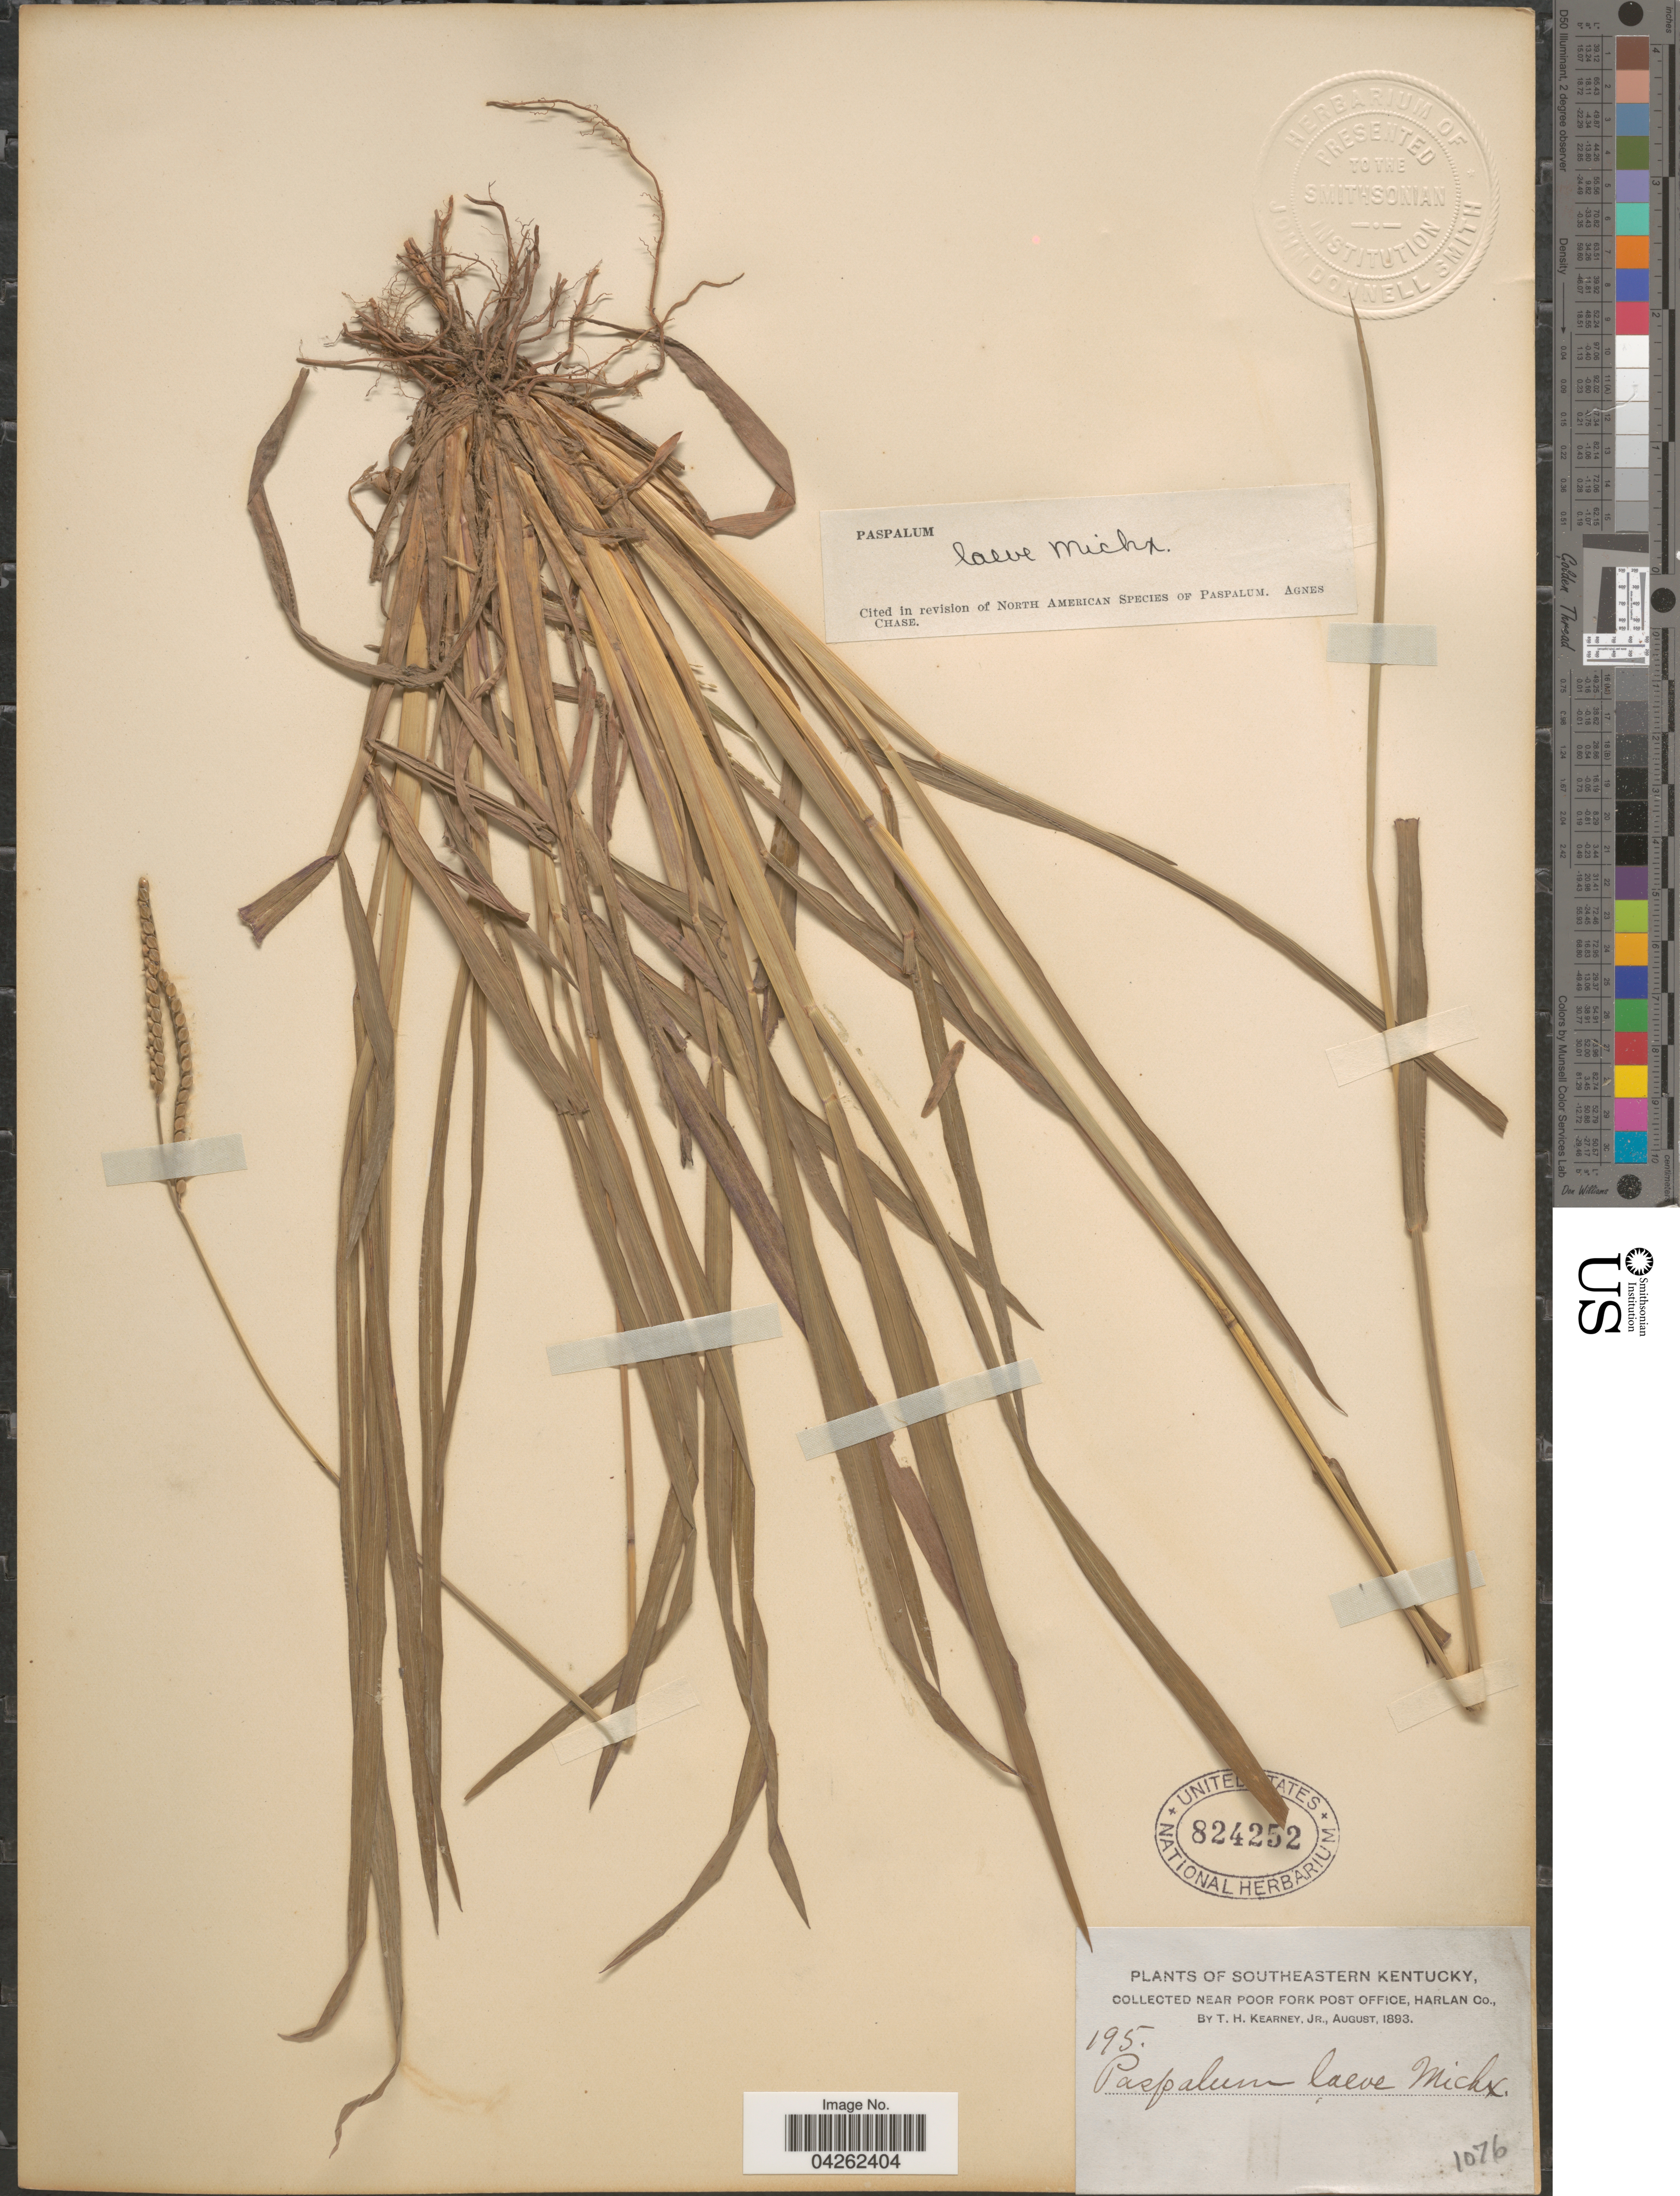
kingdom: Plantae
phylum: Tracheophyta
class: Liliopsida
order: Poales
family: Poaceae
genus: Paspalum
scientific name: Paspalum laeve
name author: Michx.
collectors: T. H. Kearney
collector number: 195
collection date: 1893-08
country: United States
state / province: Kentucky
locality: Southeastern Kentucky, near Poor Fork post Office, Harlan Co.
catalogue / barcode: US 824252